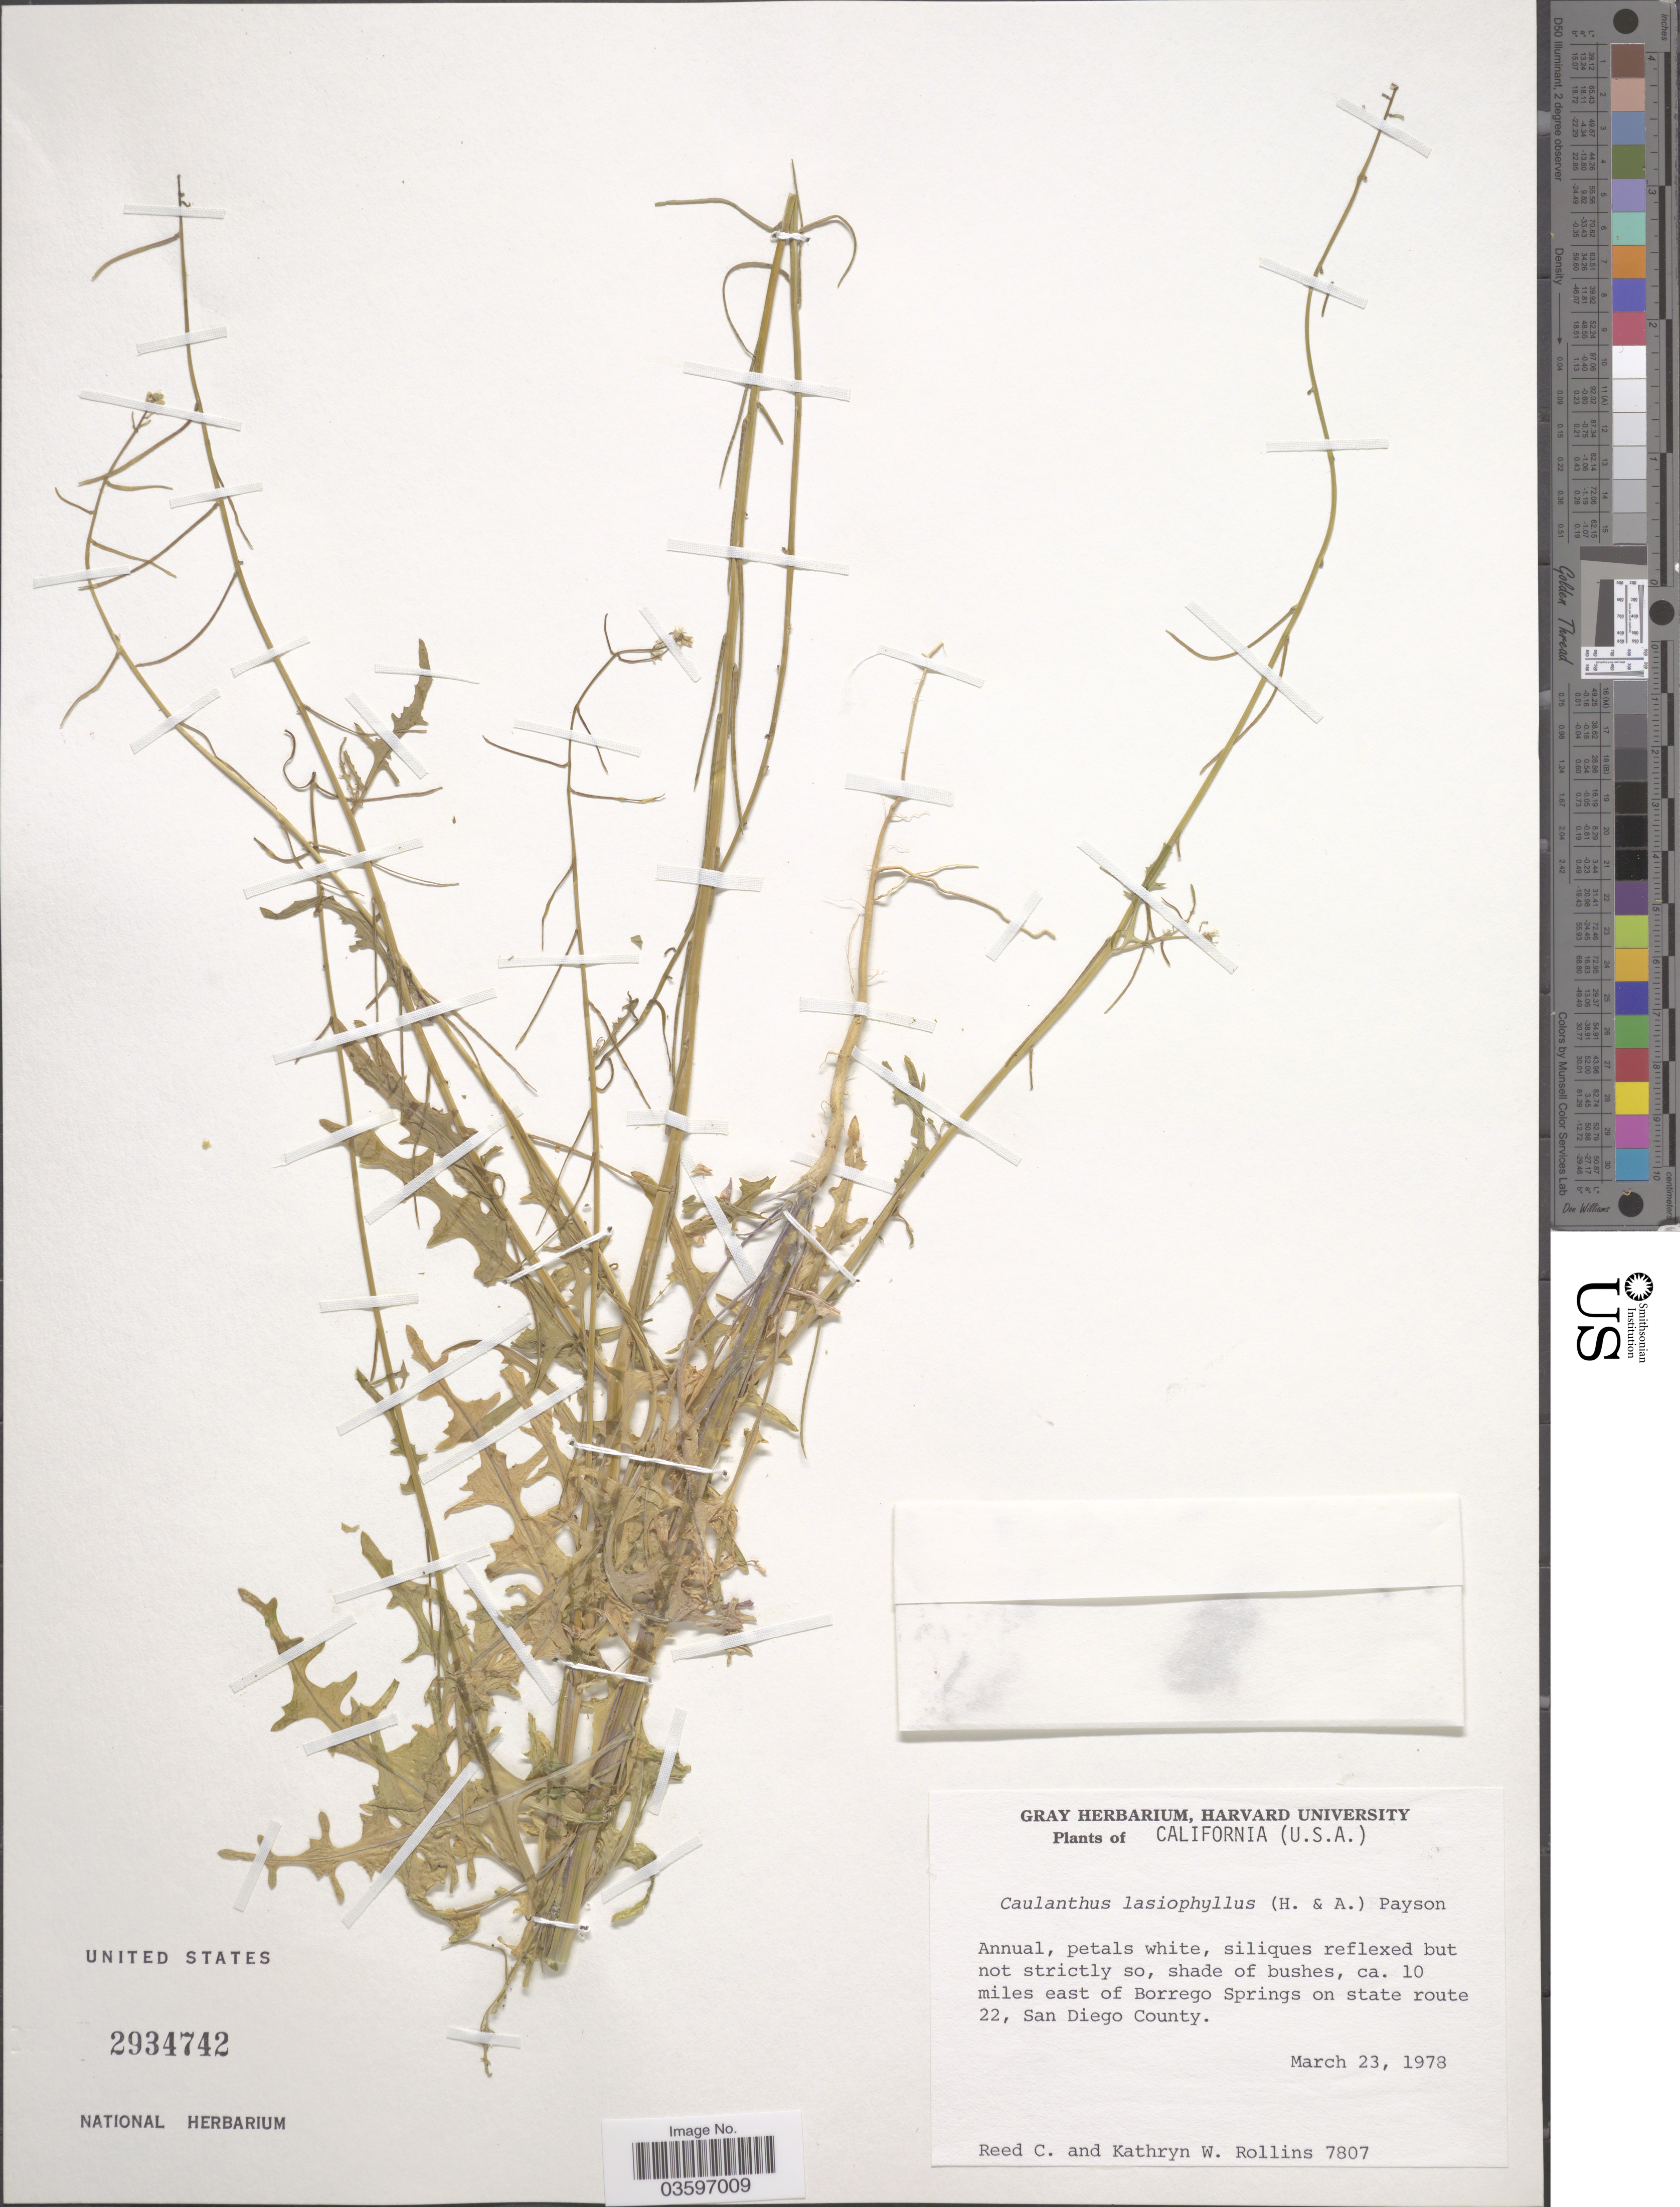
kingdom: Plantae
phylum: Tracheophyta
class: Magnoliopsida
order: Brassicales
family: Brassicaceae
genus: Caulanthus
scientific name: Caulanthus lasiophyllus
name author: (Hook. & Arn.) Payson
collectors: R. C. Rollins & K. W. Rollins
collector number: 7807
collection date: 1978-03-23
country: United States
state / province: California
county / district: San Diego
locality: Ca. 10 miles east of Borrego Springs on state route 22, San Diego County.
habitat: shade of bushes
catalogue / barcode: US 2934742